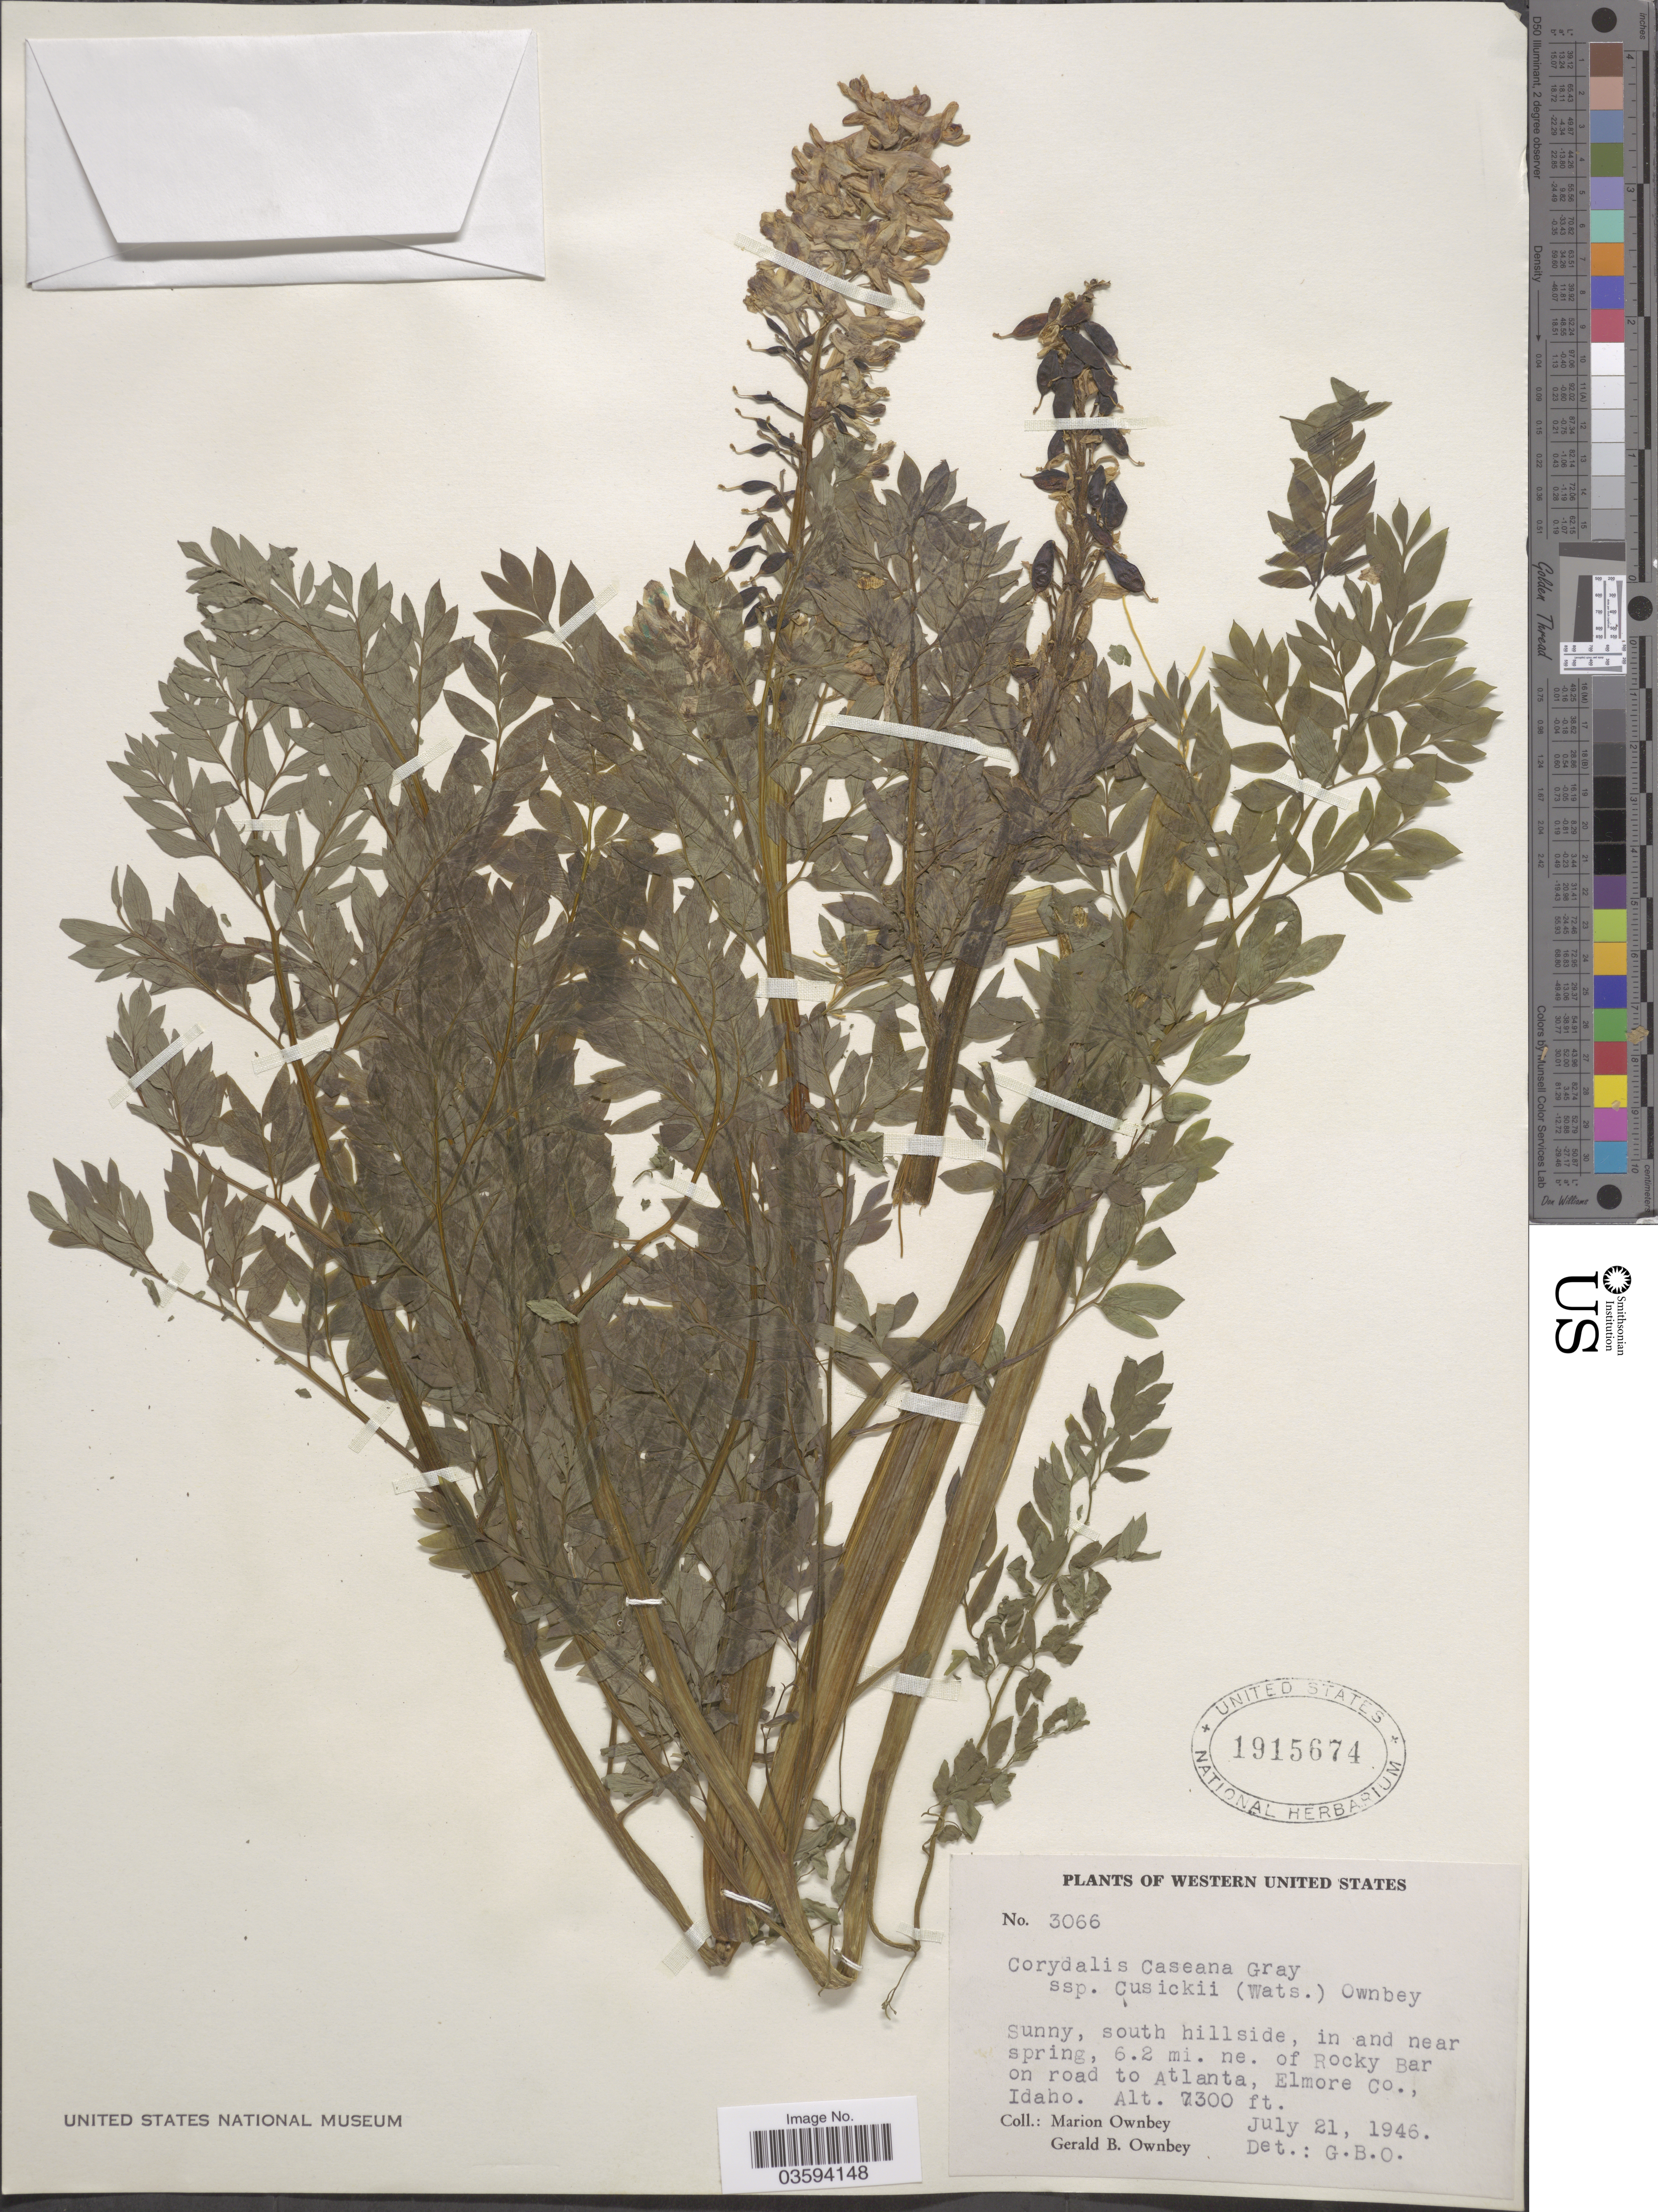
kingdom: Plantae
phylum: Tracheophyta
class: Magnoliopsida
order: Ranunculales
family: Papaveraceae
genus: Corydalis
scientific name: Corydalis caseana subsp. cusickii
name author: (S. Watson) G.B. Ownbey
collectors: M. Ownbey & G. B. Ownbey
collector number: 3066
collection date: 1946-07-21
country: United States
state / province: Idaho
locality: Western United States. Sunny, south hillside, in and near spring, 6.2 mi. ne. of Rocky Bar on road to Atlanta, Elmore Co.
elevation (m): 2225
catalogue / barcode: US 1915674